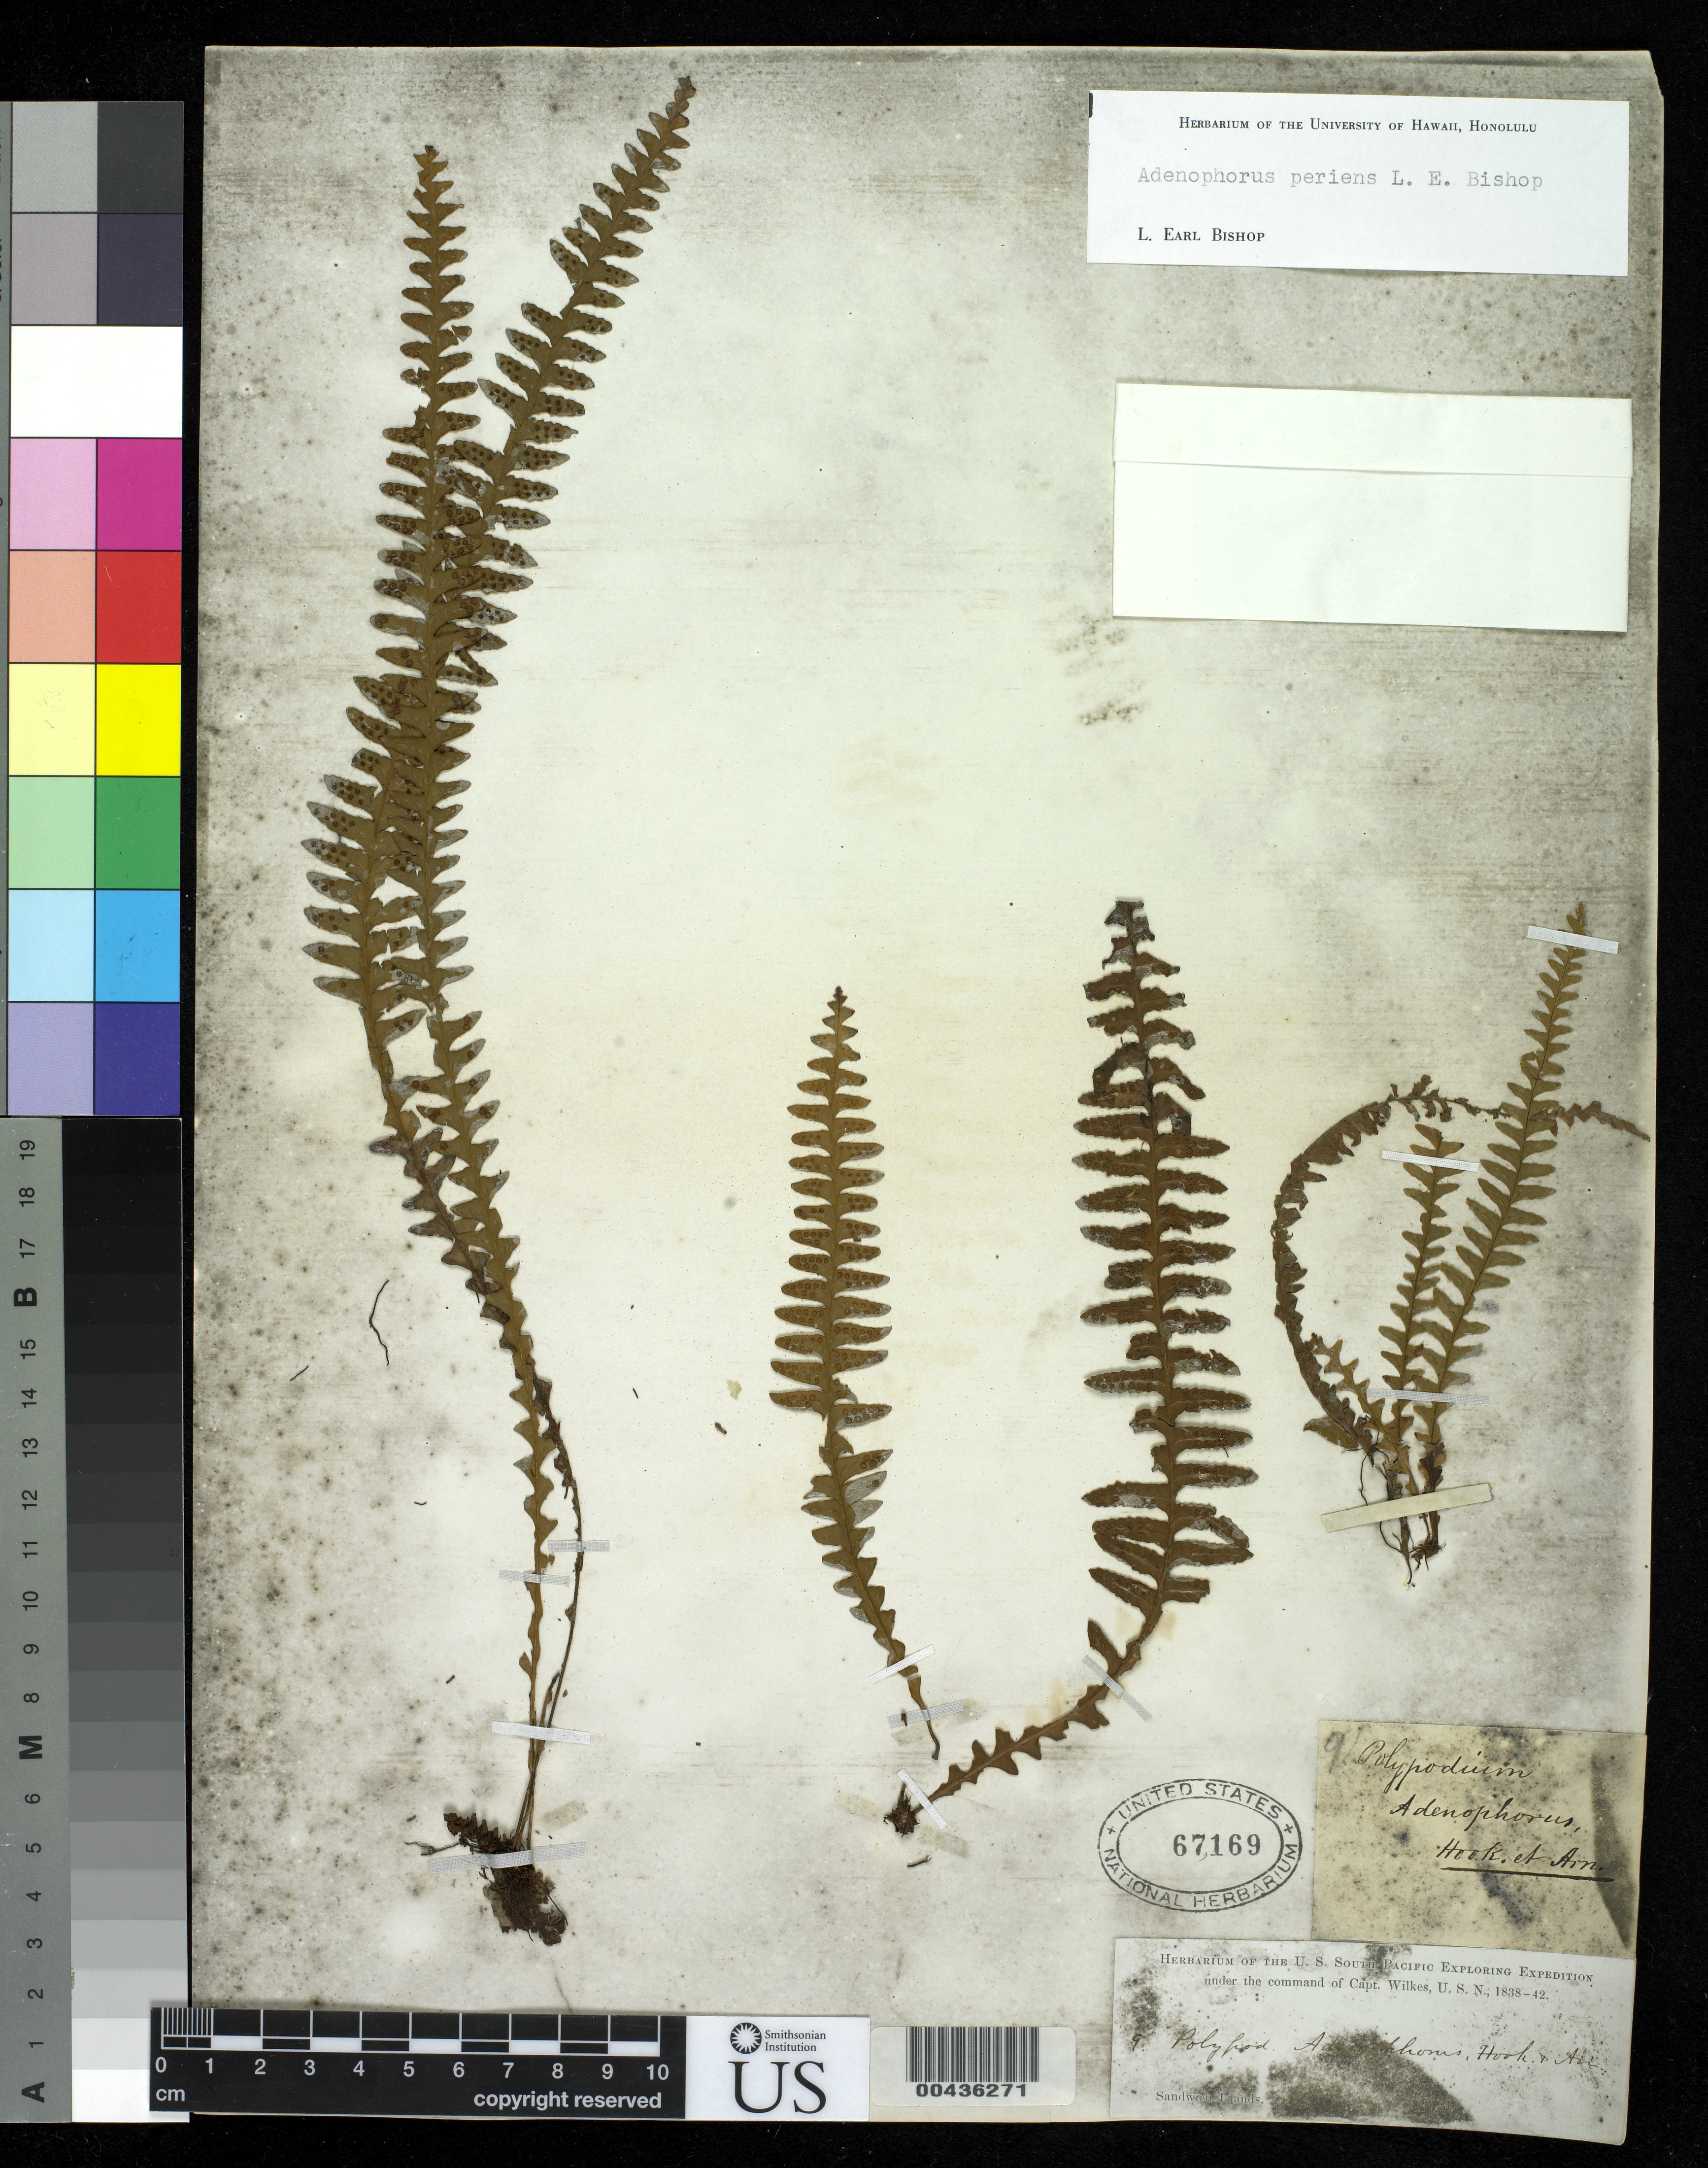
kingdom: Plantae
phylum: Tracheophyta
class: Polypodiopsida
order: Polypodiales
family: Polypodiaceae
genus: Adenophorus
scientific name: Adenophorus periens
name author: L.E. Bishop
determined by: Bishop, L. E.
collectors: Wilkes Explor. Exped.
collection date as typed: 1838 to -- --- 1842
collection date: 1838/1842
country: United States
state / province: Hawaii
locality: Sandwich Islands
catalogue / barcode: US 67169